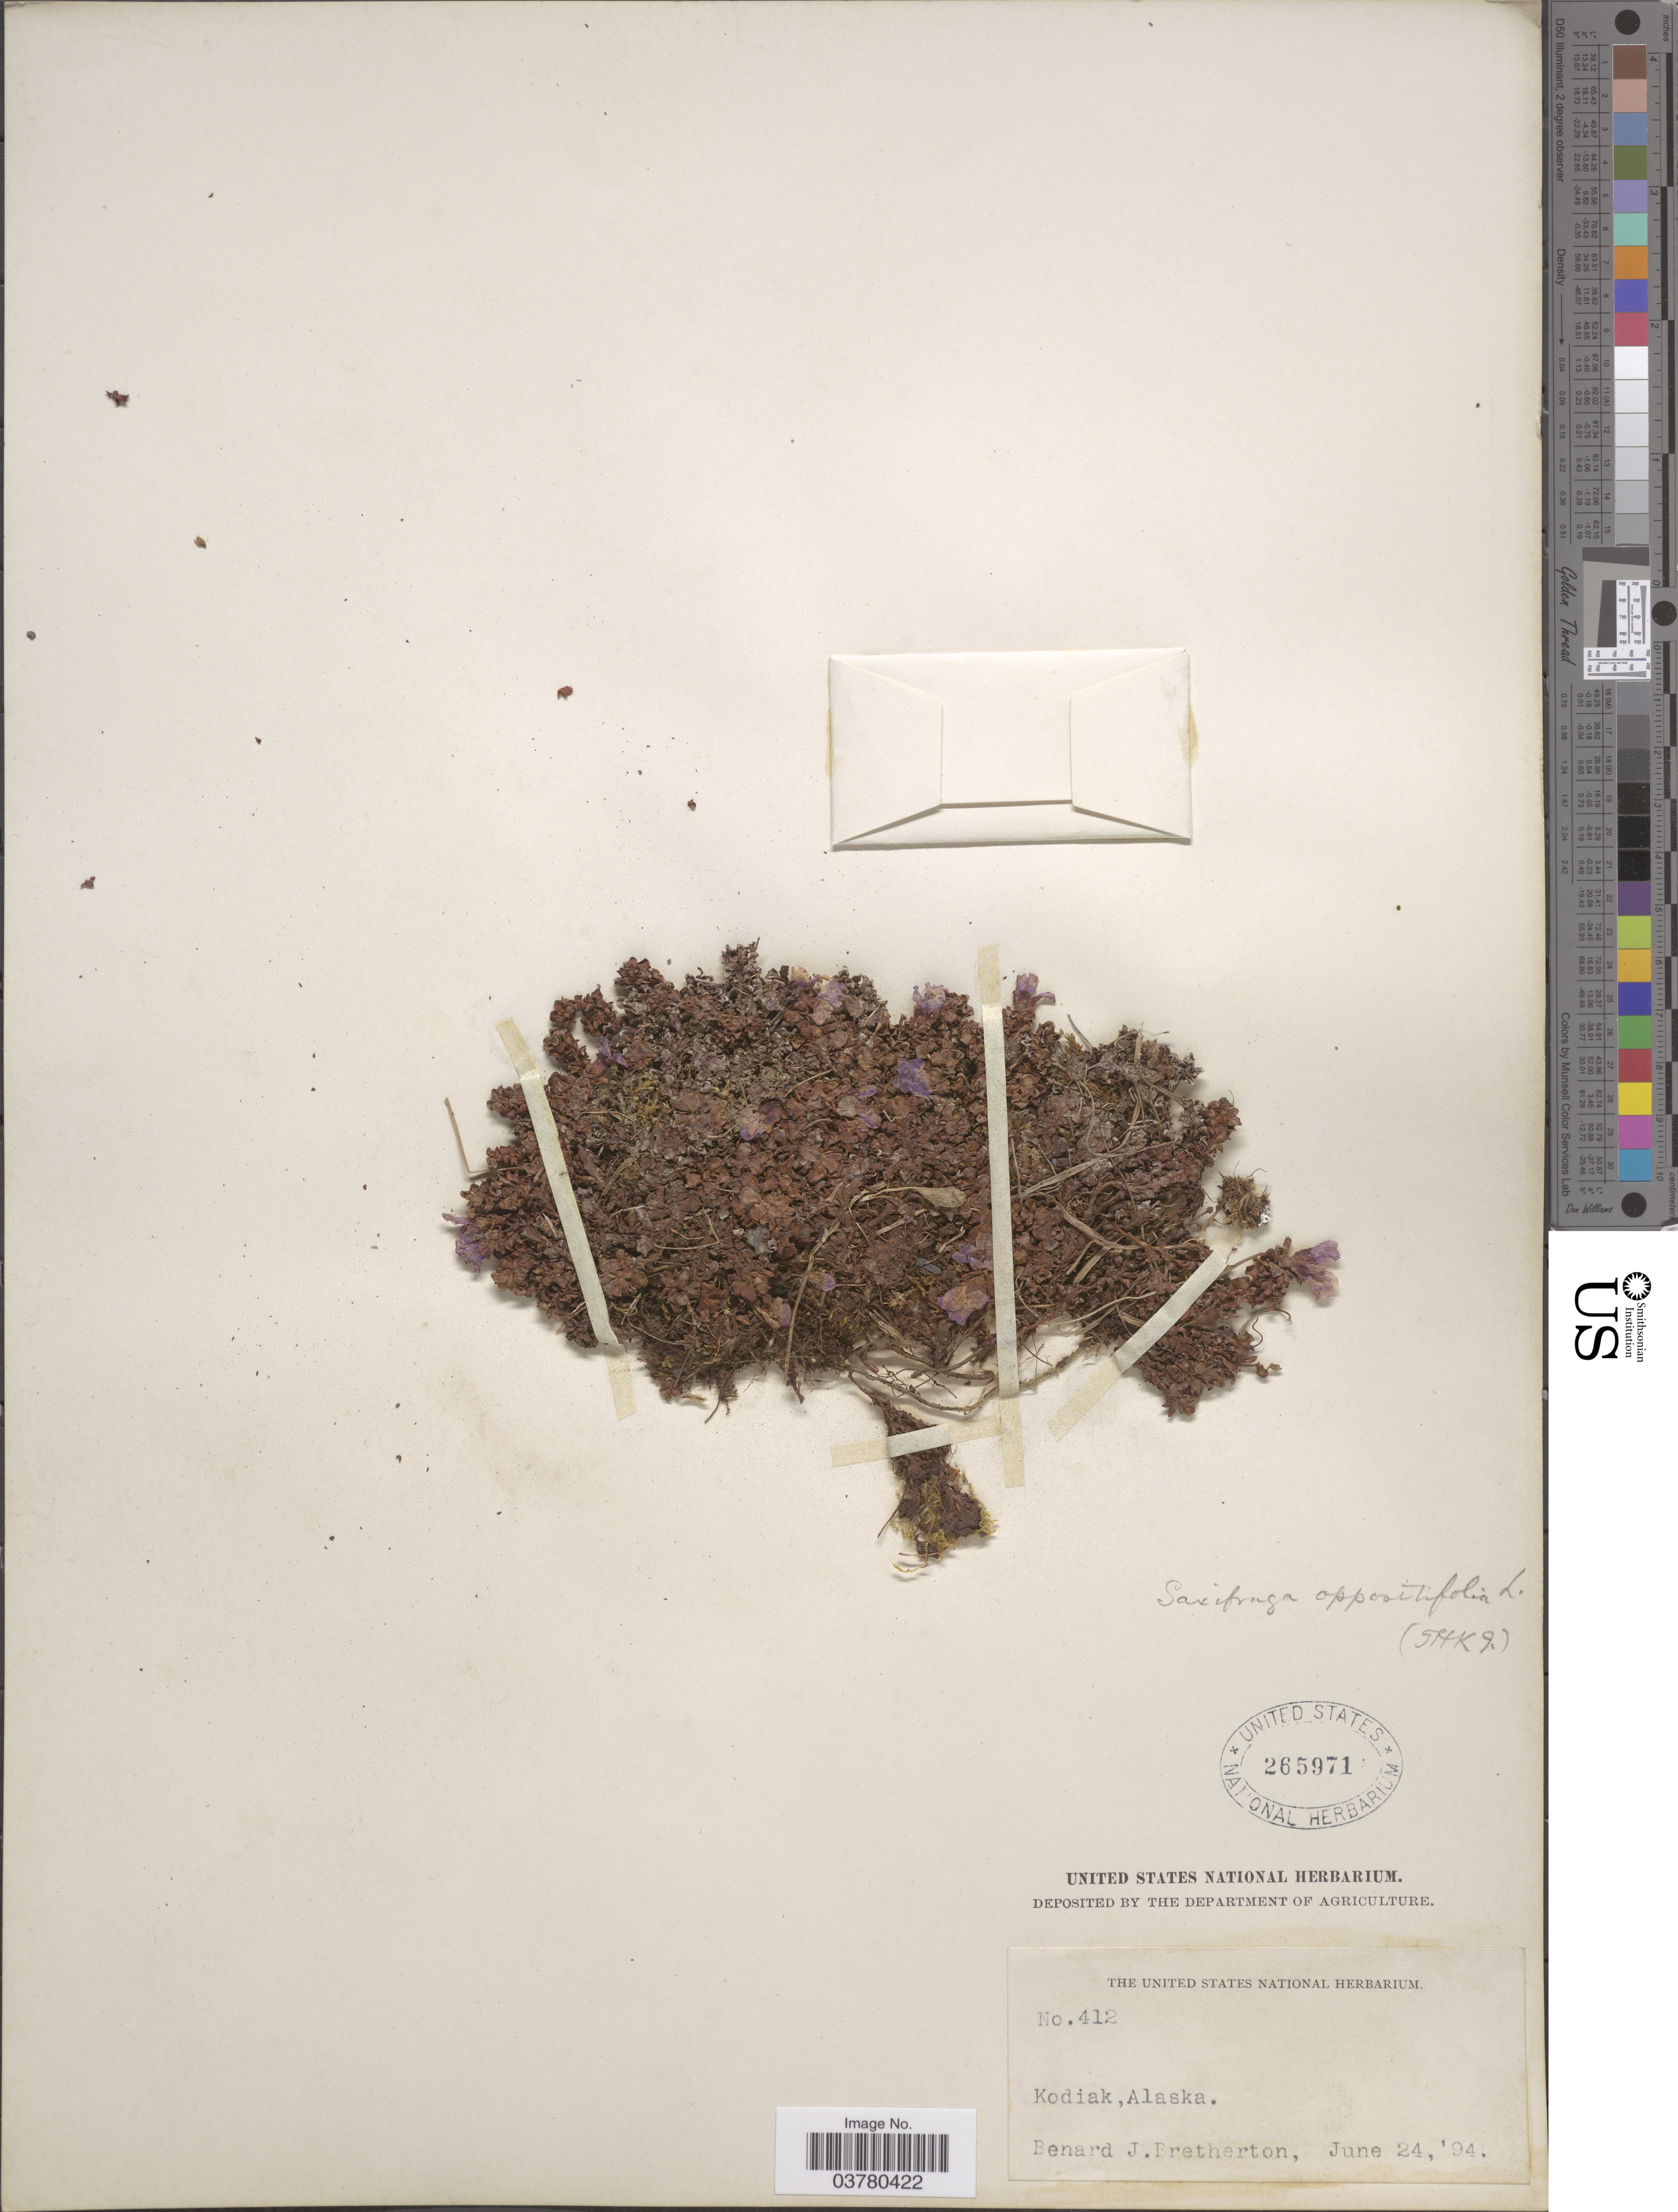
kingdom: Plantae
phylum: Tracheophyta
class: Magnoliopsida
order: Saxifragales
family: Saxifragaceae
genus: Saxifraga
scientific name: Saxifraga oppositifolia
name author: L.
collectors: B. Bretherton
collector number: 412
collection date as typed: Transcribed d/m/y: 24/6/94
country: United States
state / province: Alaska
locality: Kodiak.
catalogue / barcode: US 265971